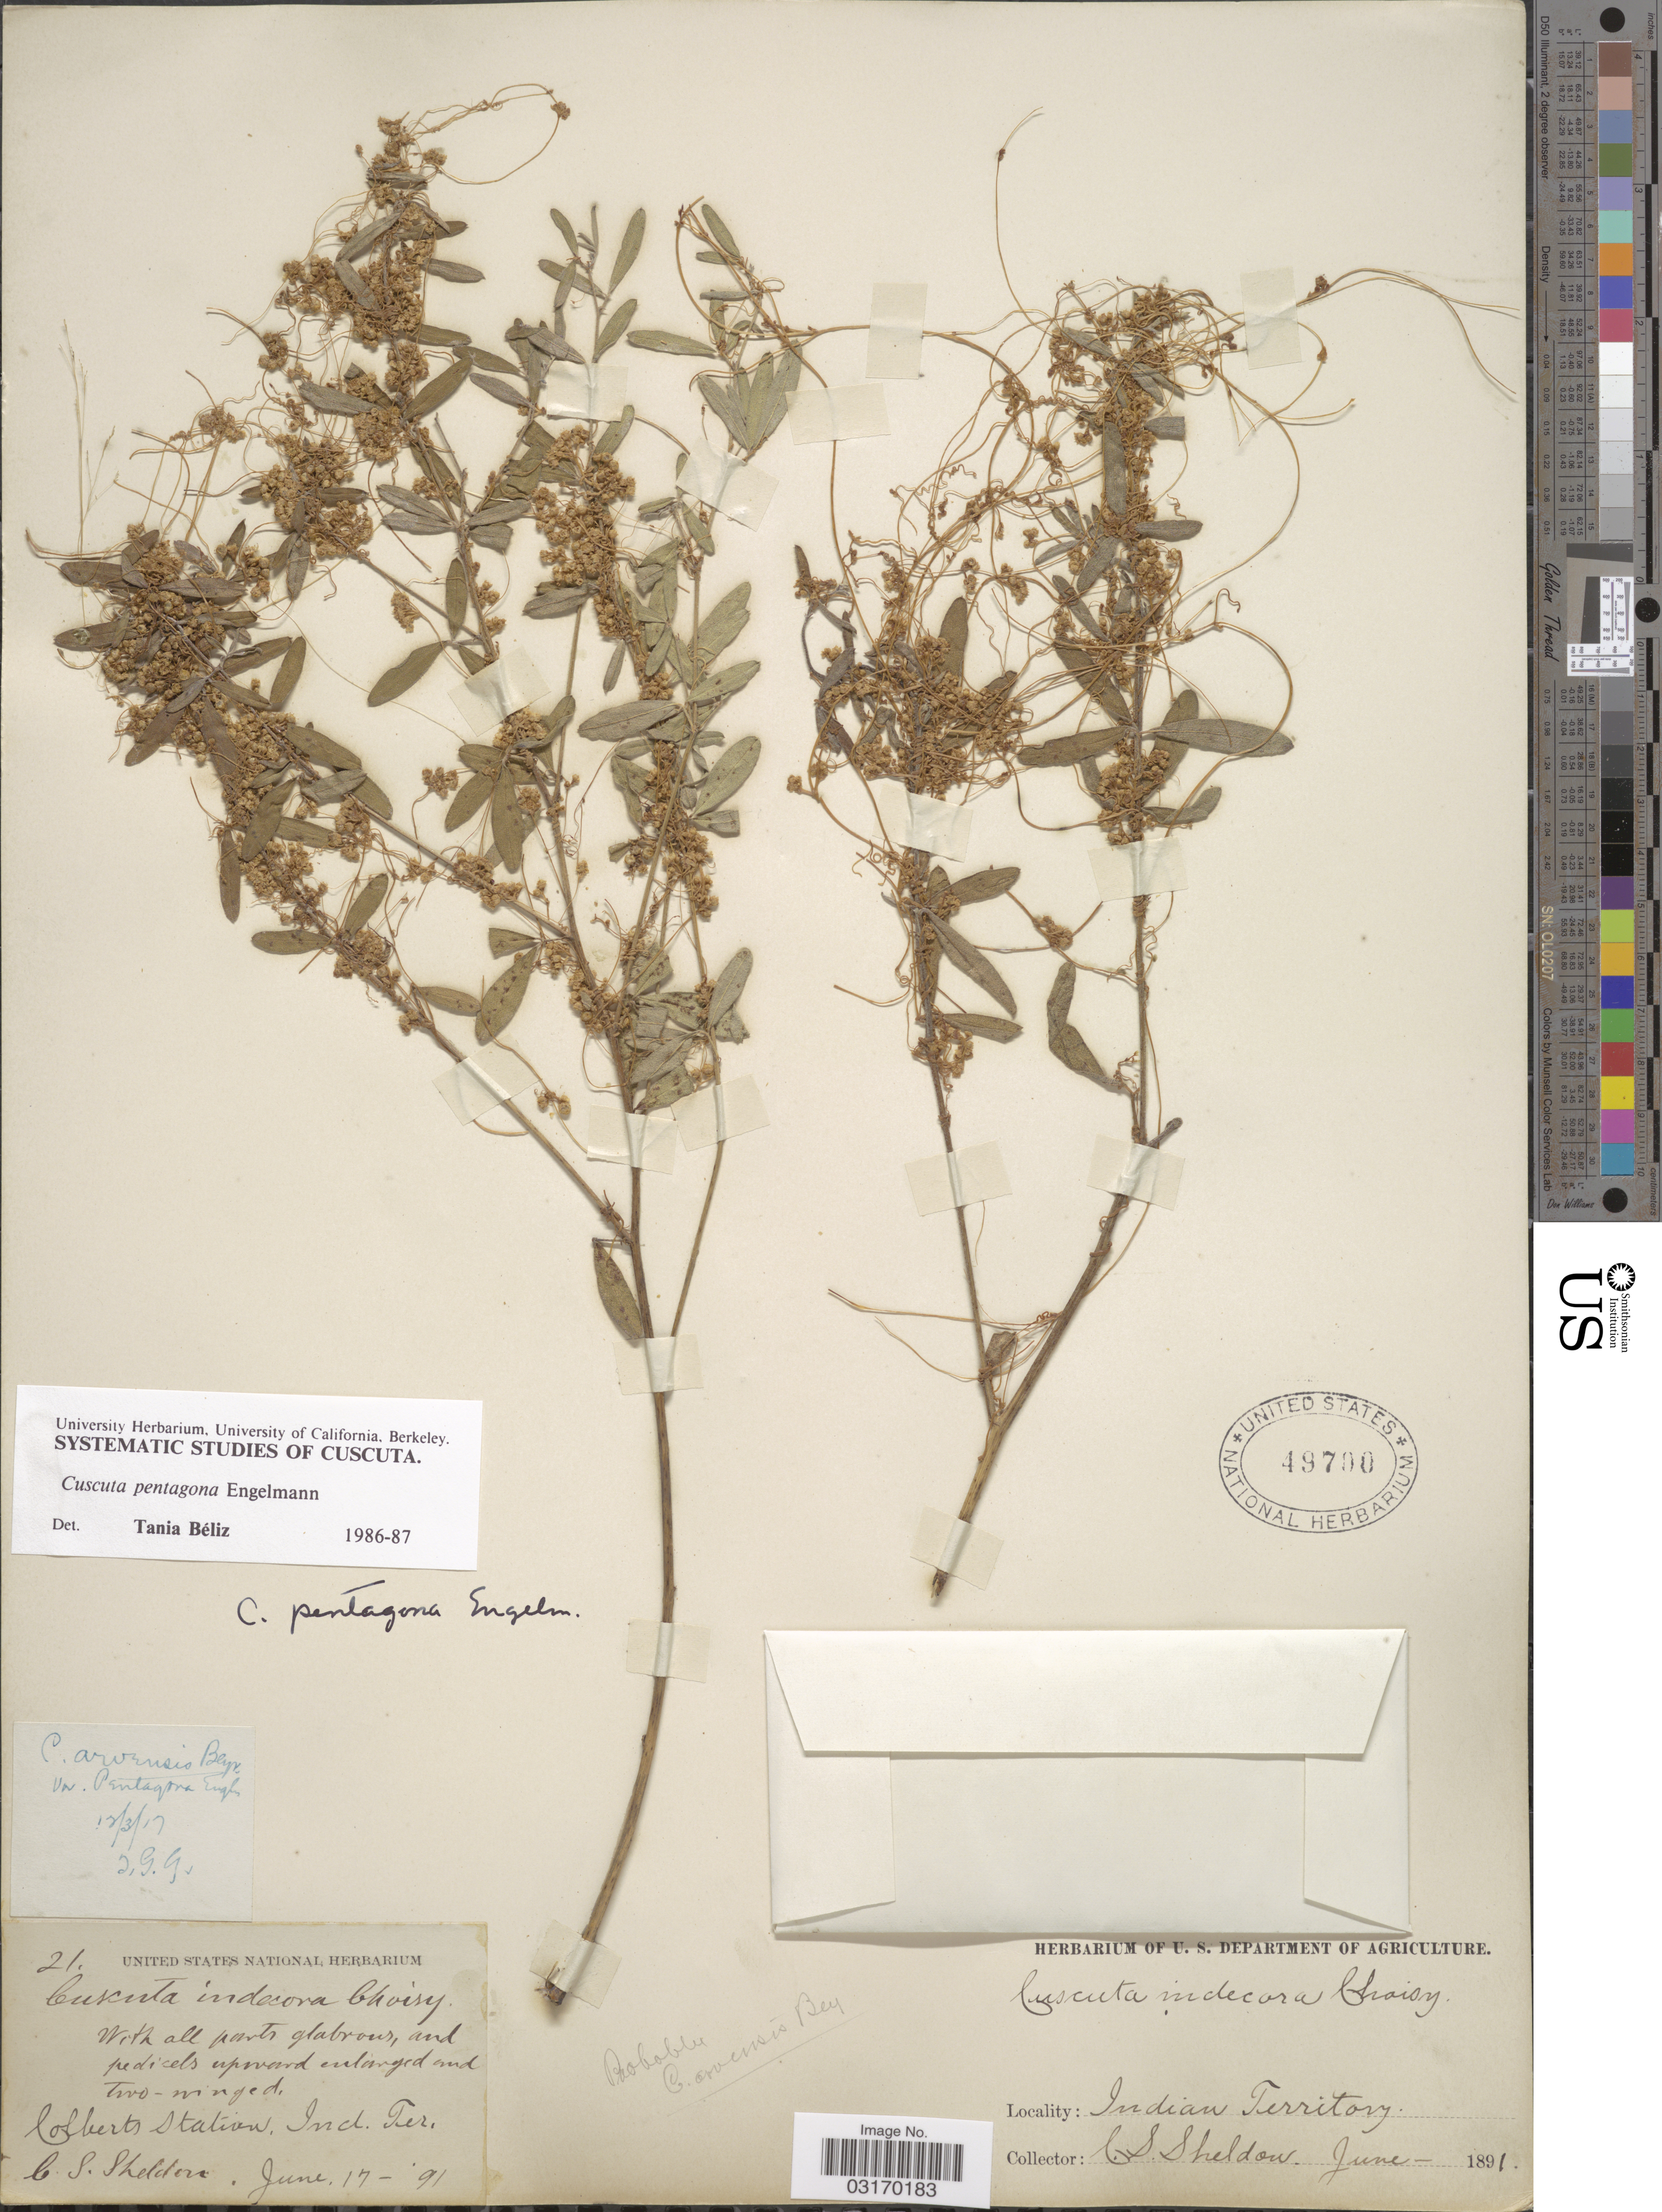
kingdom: Plantae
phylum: Tracheophyta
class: Magnoliopsida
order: Solanales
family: Convolvulaceae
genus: Cuscuta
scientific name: Cuscuta pentagona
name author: Engelm.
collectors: C. S. Sheldon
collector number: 21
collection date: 1891-06-17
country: United States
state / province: Oklahoma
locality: Indian Territory. Colberts Station.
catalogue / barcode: US 49700